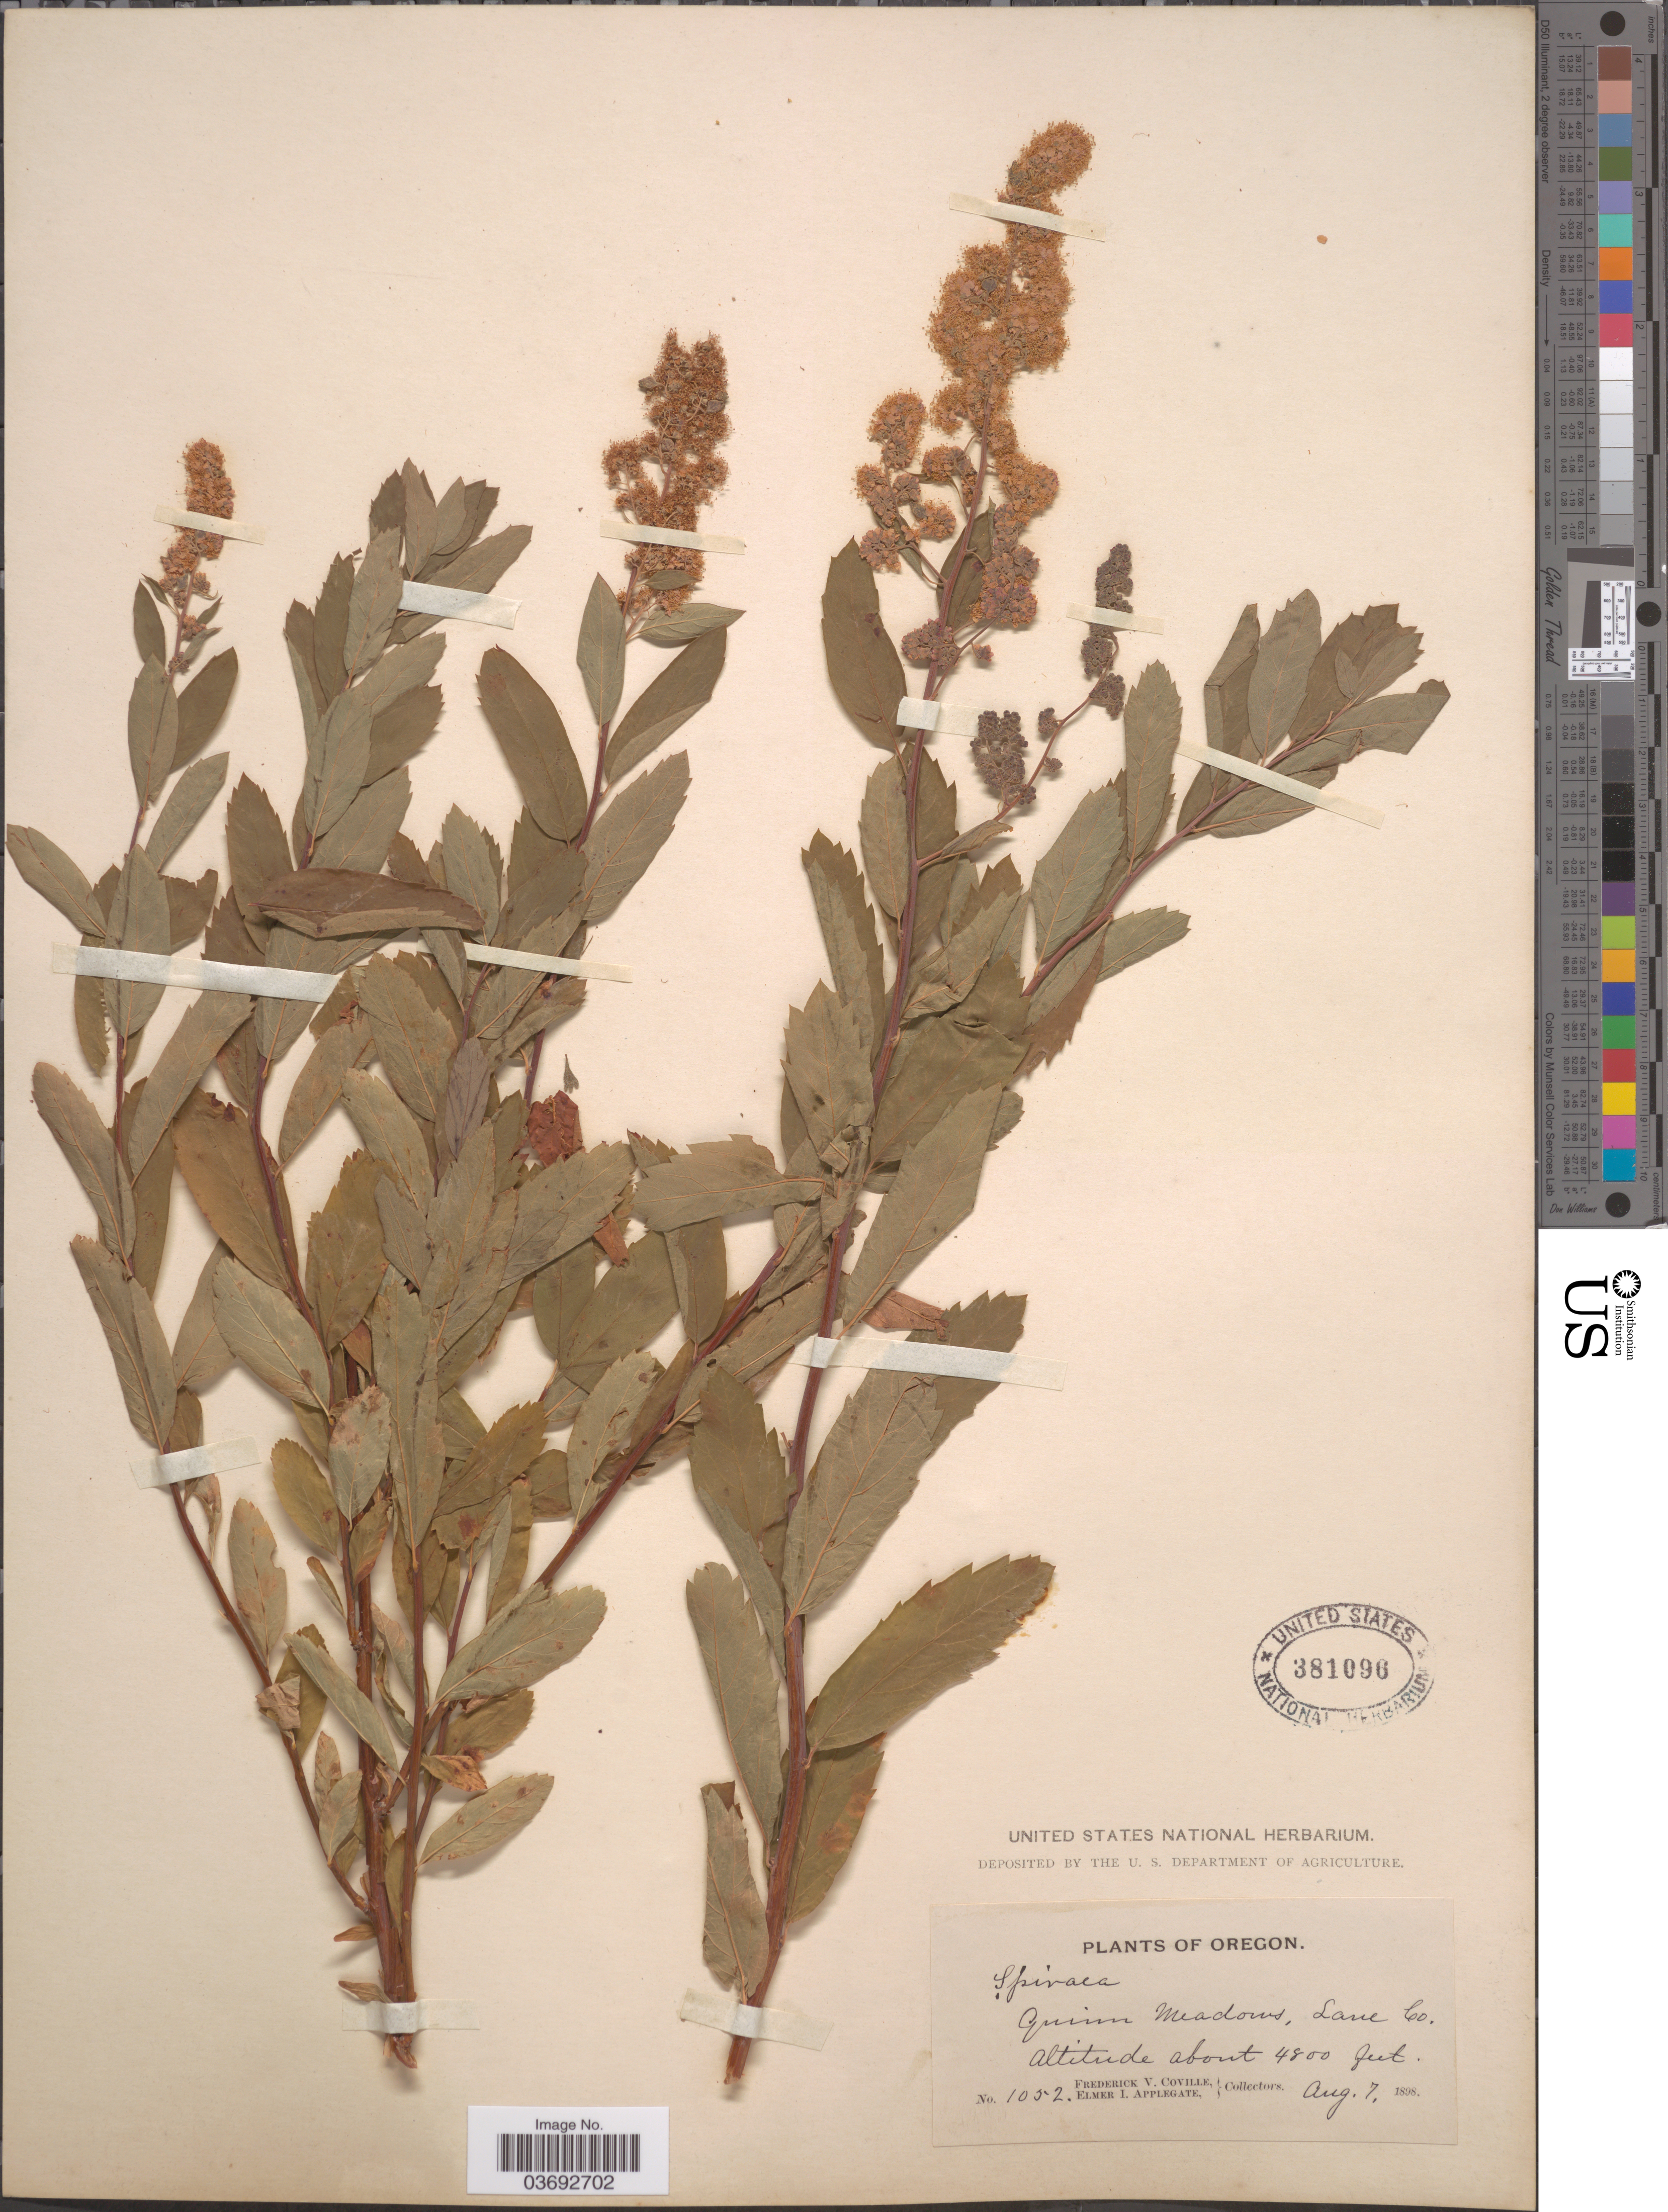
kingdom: Plantae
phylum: Tracheophyta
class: Magnoliopsida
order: Rosales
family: Rosaceae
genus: Spiraea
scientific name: Spiraea menziesii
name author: Hook.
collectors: F. V. Coville & E. I. Applegate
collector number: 1052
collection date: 1898-08-07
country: United States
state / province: Oregon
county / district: Lane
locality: Quinn Meadows, Lane Co.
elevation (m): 1463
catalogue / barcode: US 381096